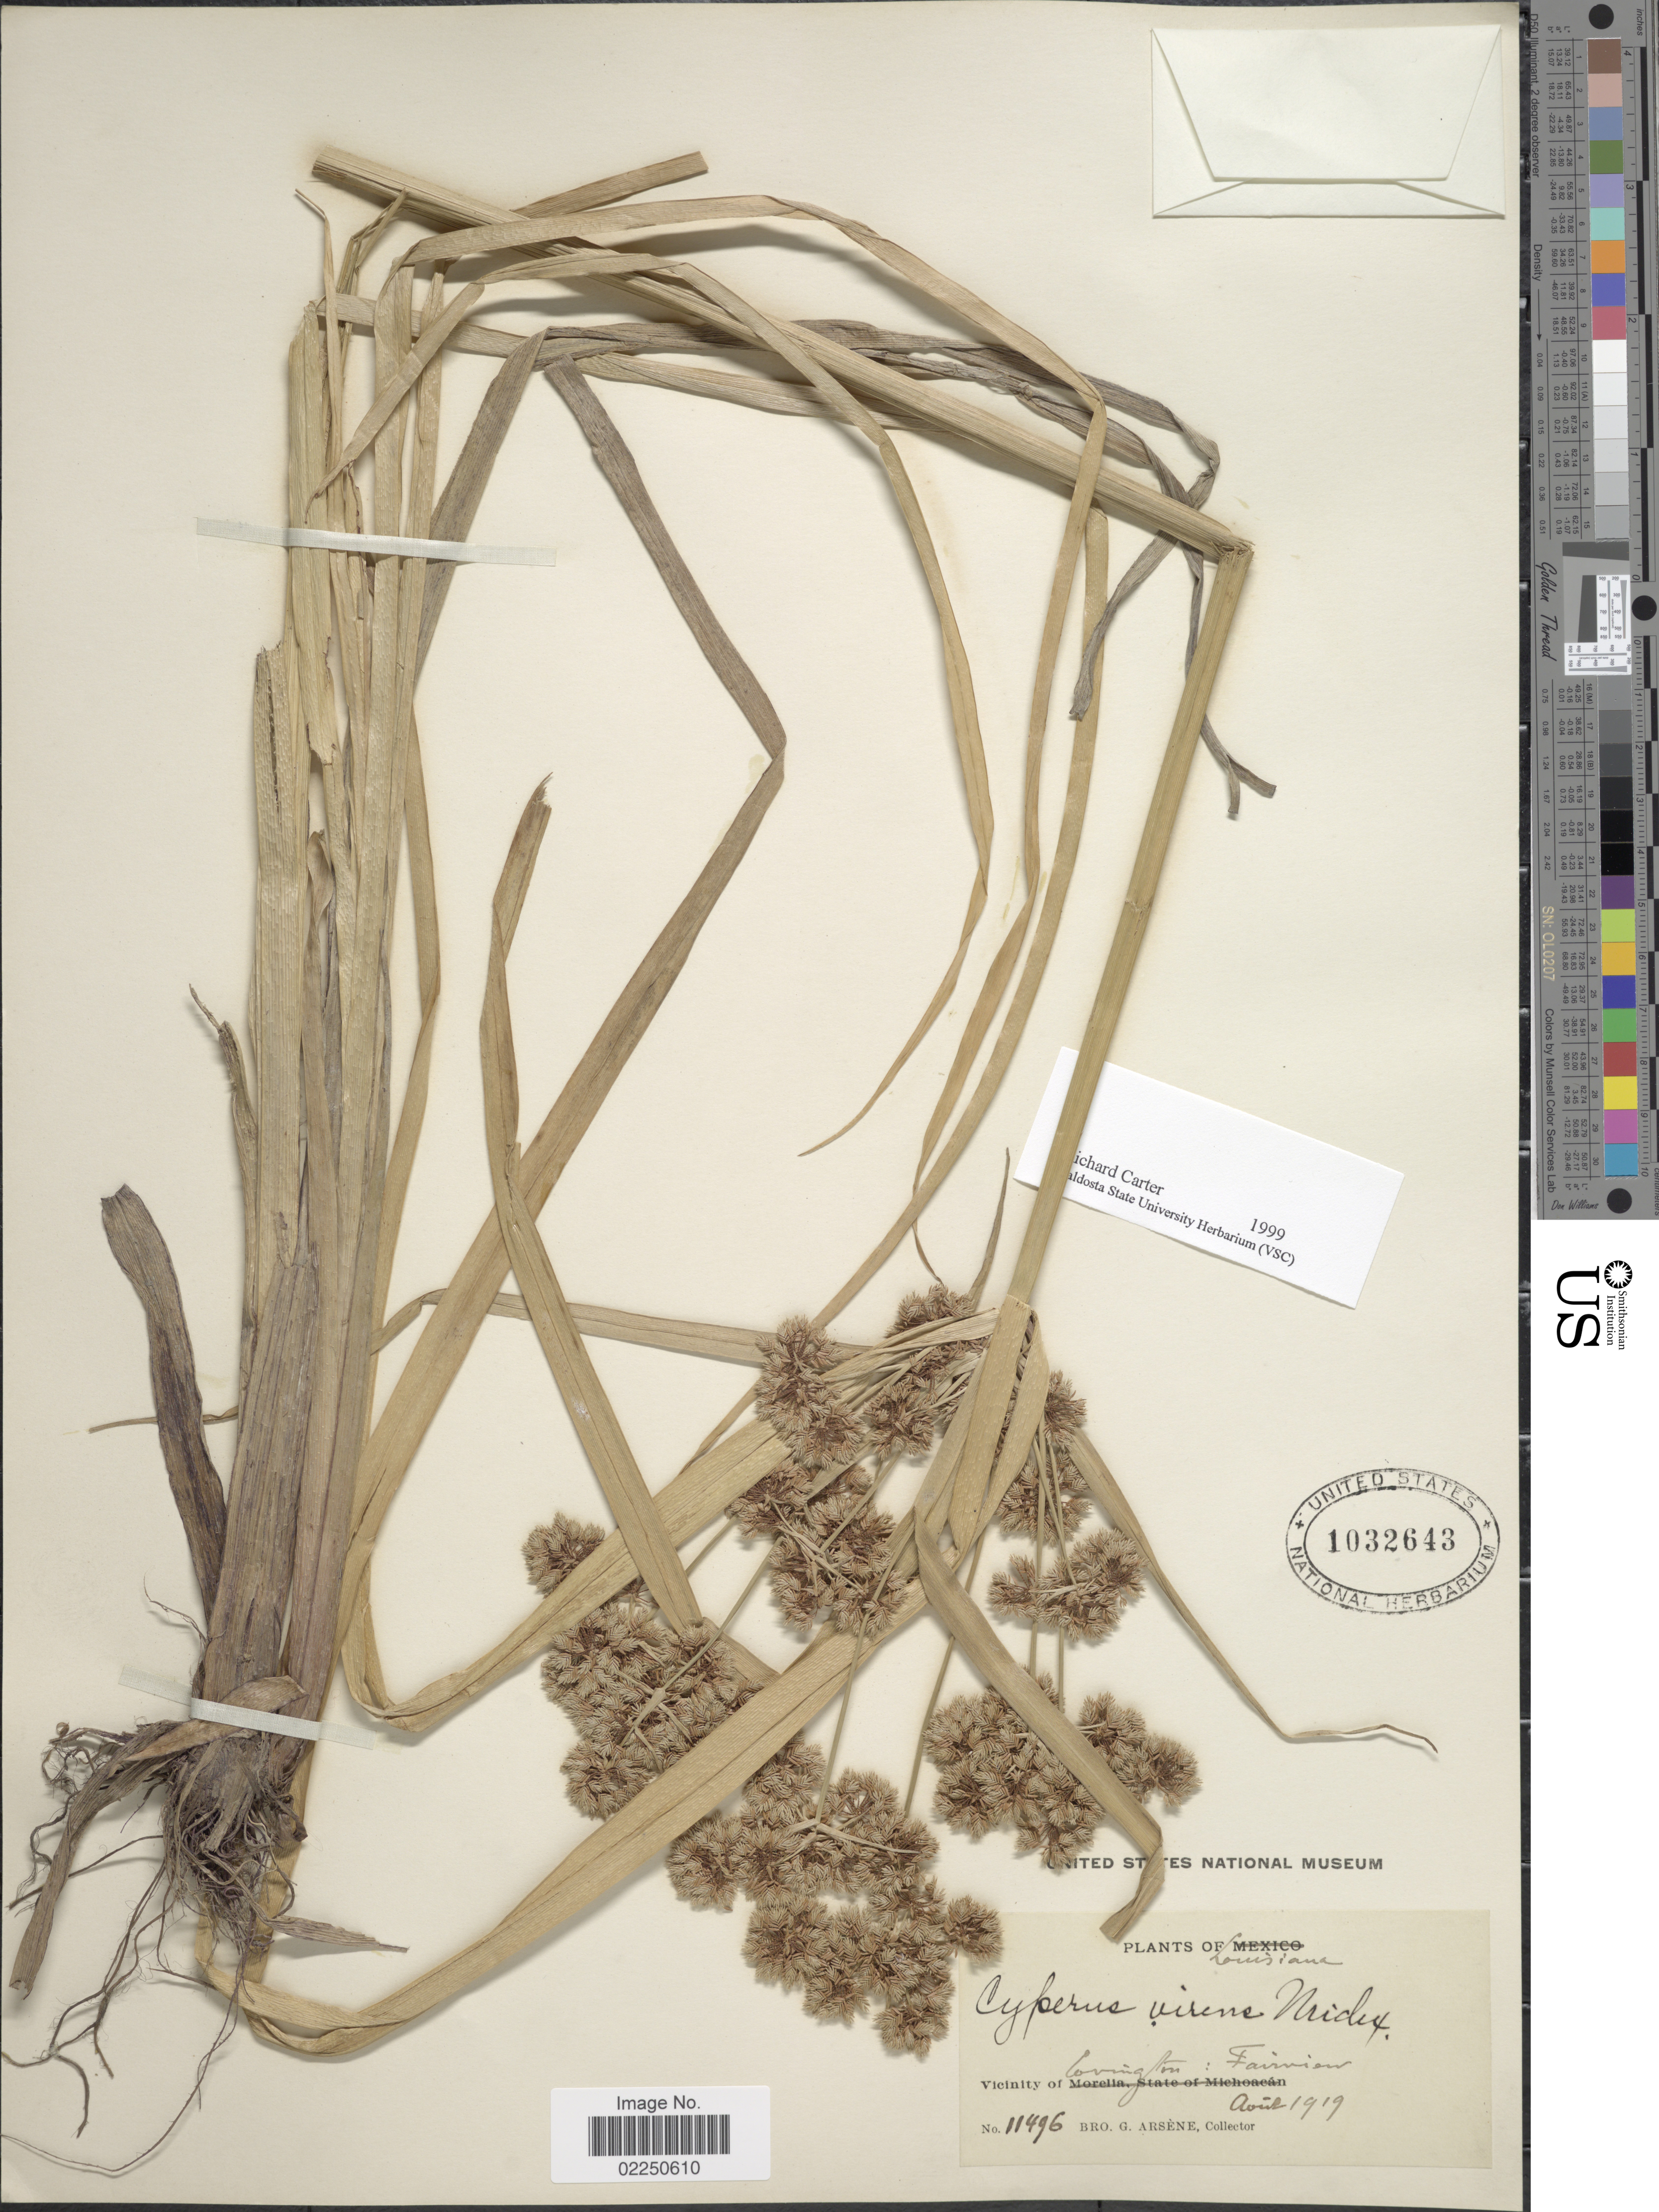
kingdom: Plantae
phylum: Tracheophyta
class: Liliopsida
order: Poales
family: Cyperaceae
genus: Cyperus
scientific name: Cyperus virens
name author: Michx.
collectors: Bro. G. Arsène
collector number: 11496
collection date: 1919-04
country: United States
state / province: Louisiana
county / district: St. Tammany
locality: Fairview, Vicinity of Covington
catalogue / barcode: US 1032643